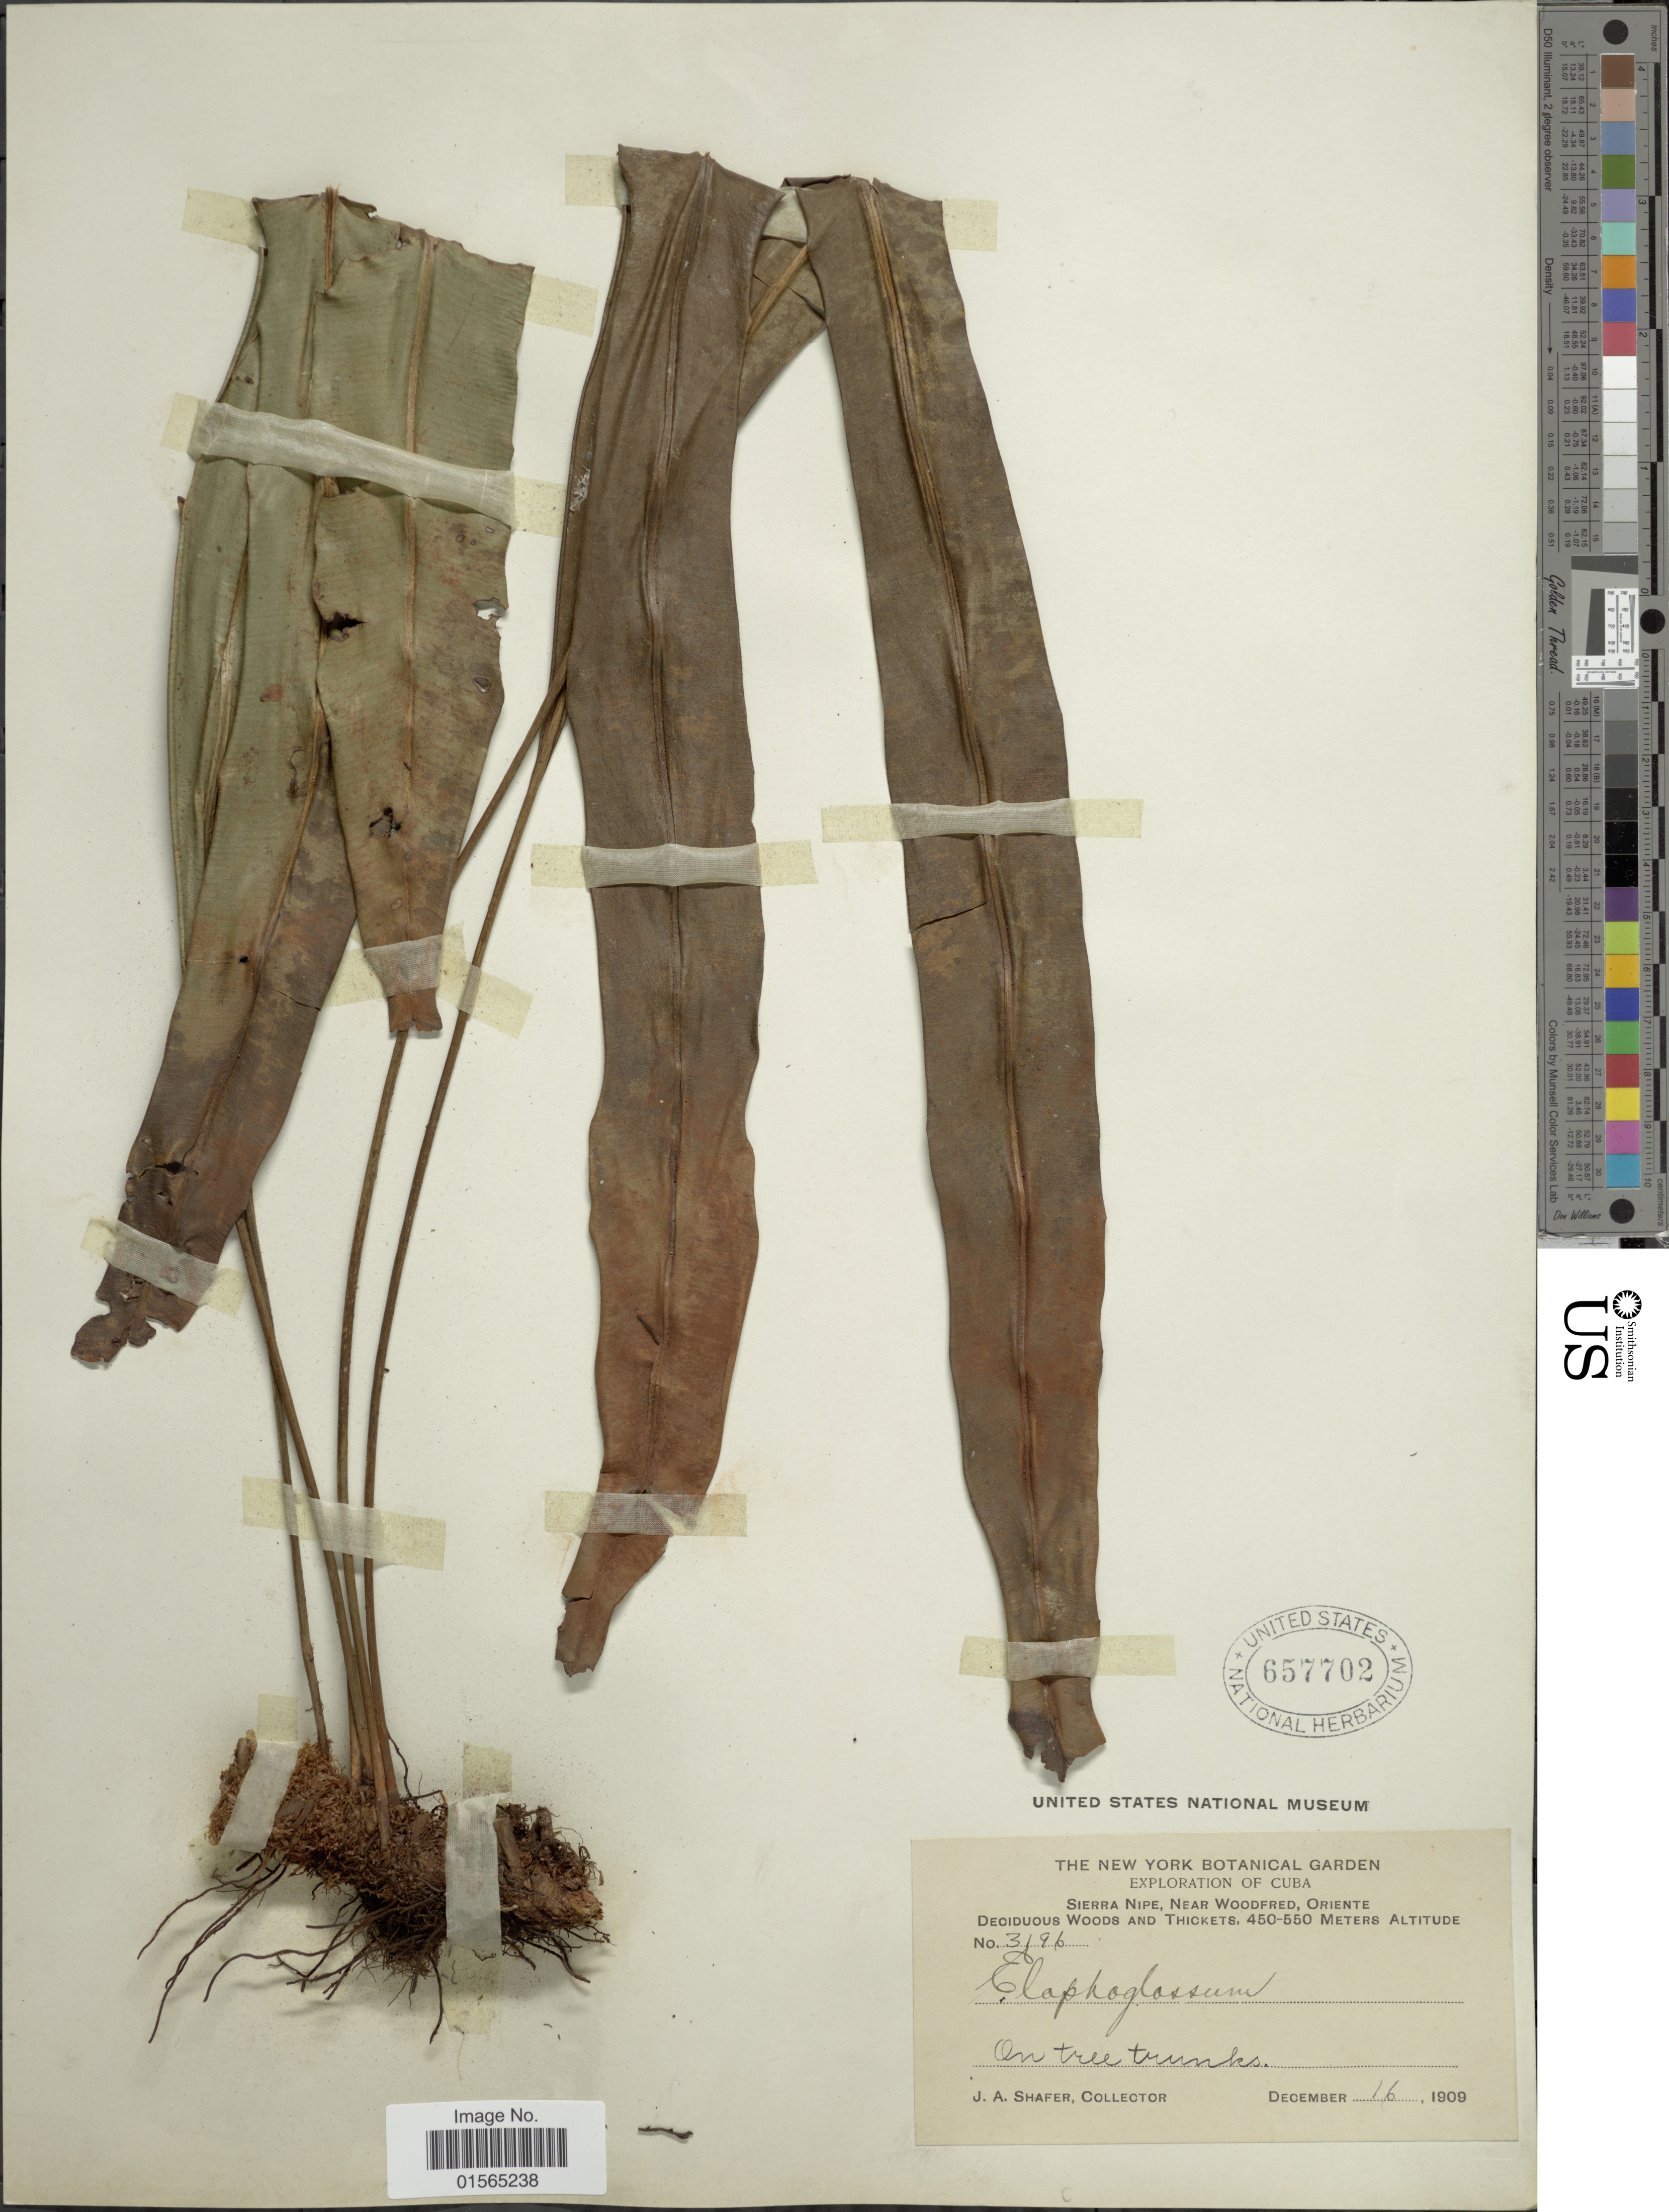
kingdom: Plantae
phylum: Tracheophyta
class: Polypodiopsida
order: Polypodiales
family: Dryopteridaceae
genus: Elaphoglossum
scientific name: Elaphoglossum chartaceum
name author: (Baker ex Jenman) C. Chr.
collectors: J. A. Shafer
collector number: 3196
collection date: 1909-12-16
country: Cuba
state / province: Oriente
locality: Sierra Nipe, near Woodfred Deciduous Woods and Thickets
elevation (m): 450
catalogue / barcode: US 657702